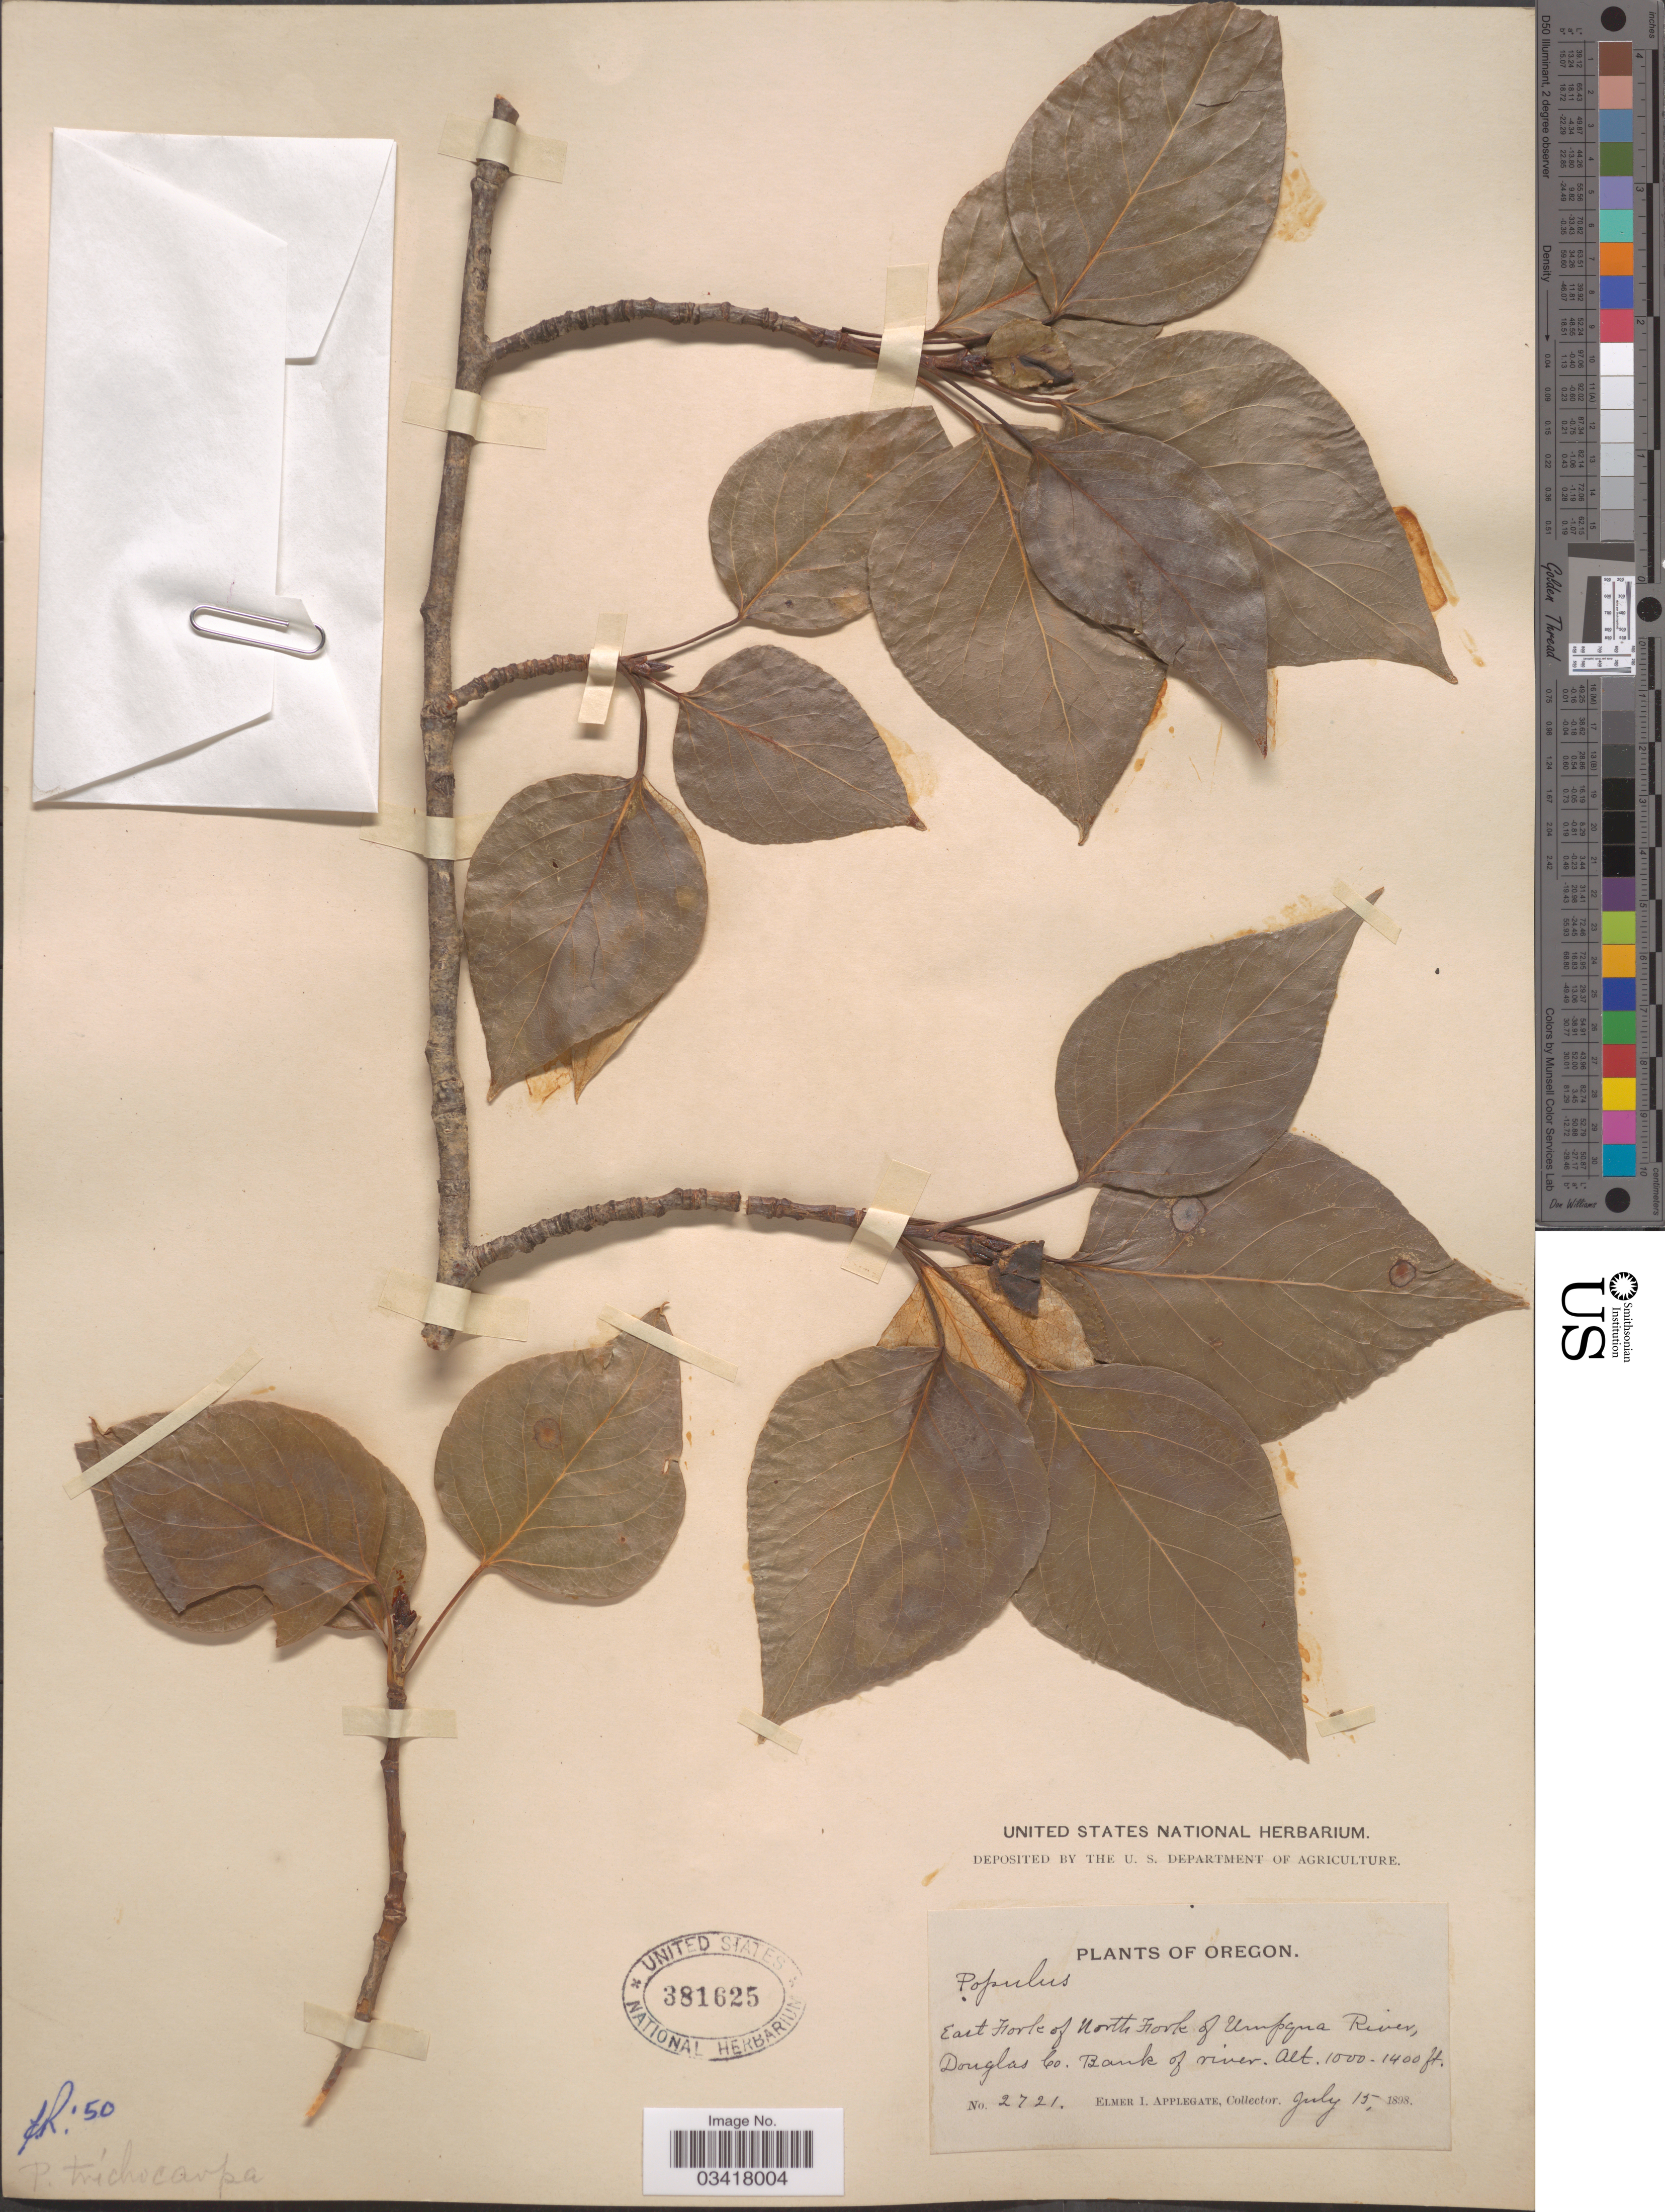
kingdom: Plantae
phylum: Tracheophyta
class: Magnoliopsida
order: Malpighiales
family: Salicaceae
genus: Populus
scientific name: Populus trichocarpa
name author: Torr. & A. Gray ex W. Hook.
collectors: E. I. Applegate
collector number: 2721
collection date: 1898-07-15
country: United States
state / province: Oregon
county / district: Douglas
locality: East Fork of North of Umpqua River, Douglas Co. Bank of river.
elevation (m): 305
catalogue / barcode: US 381625